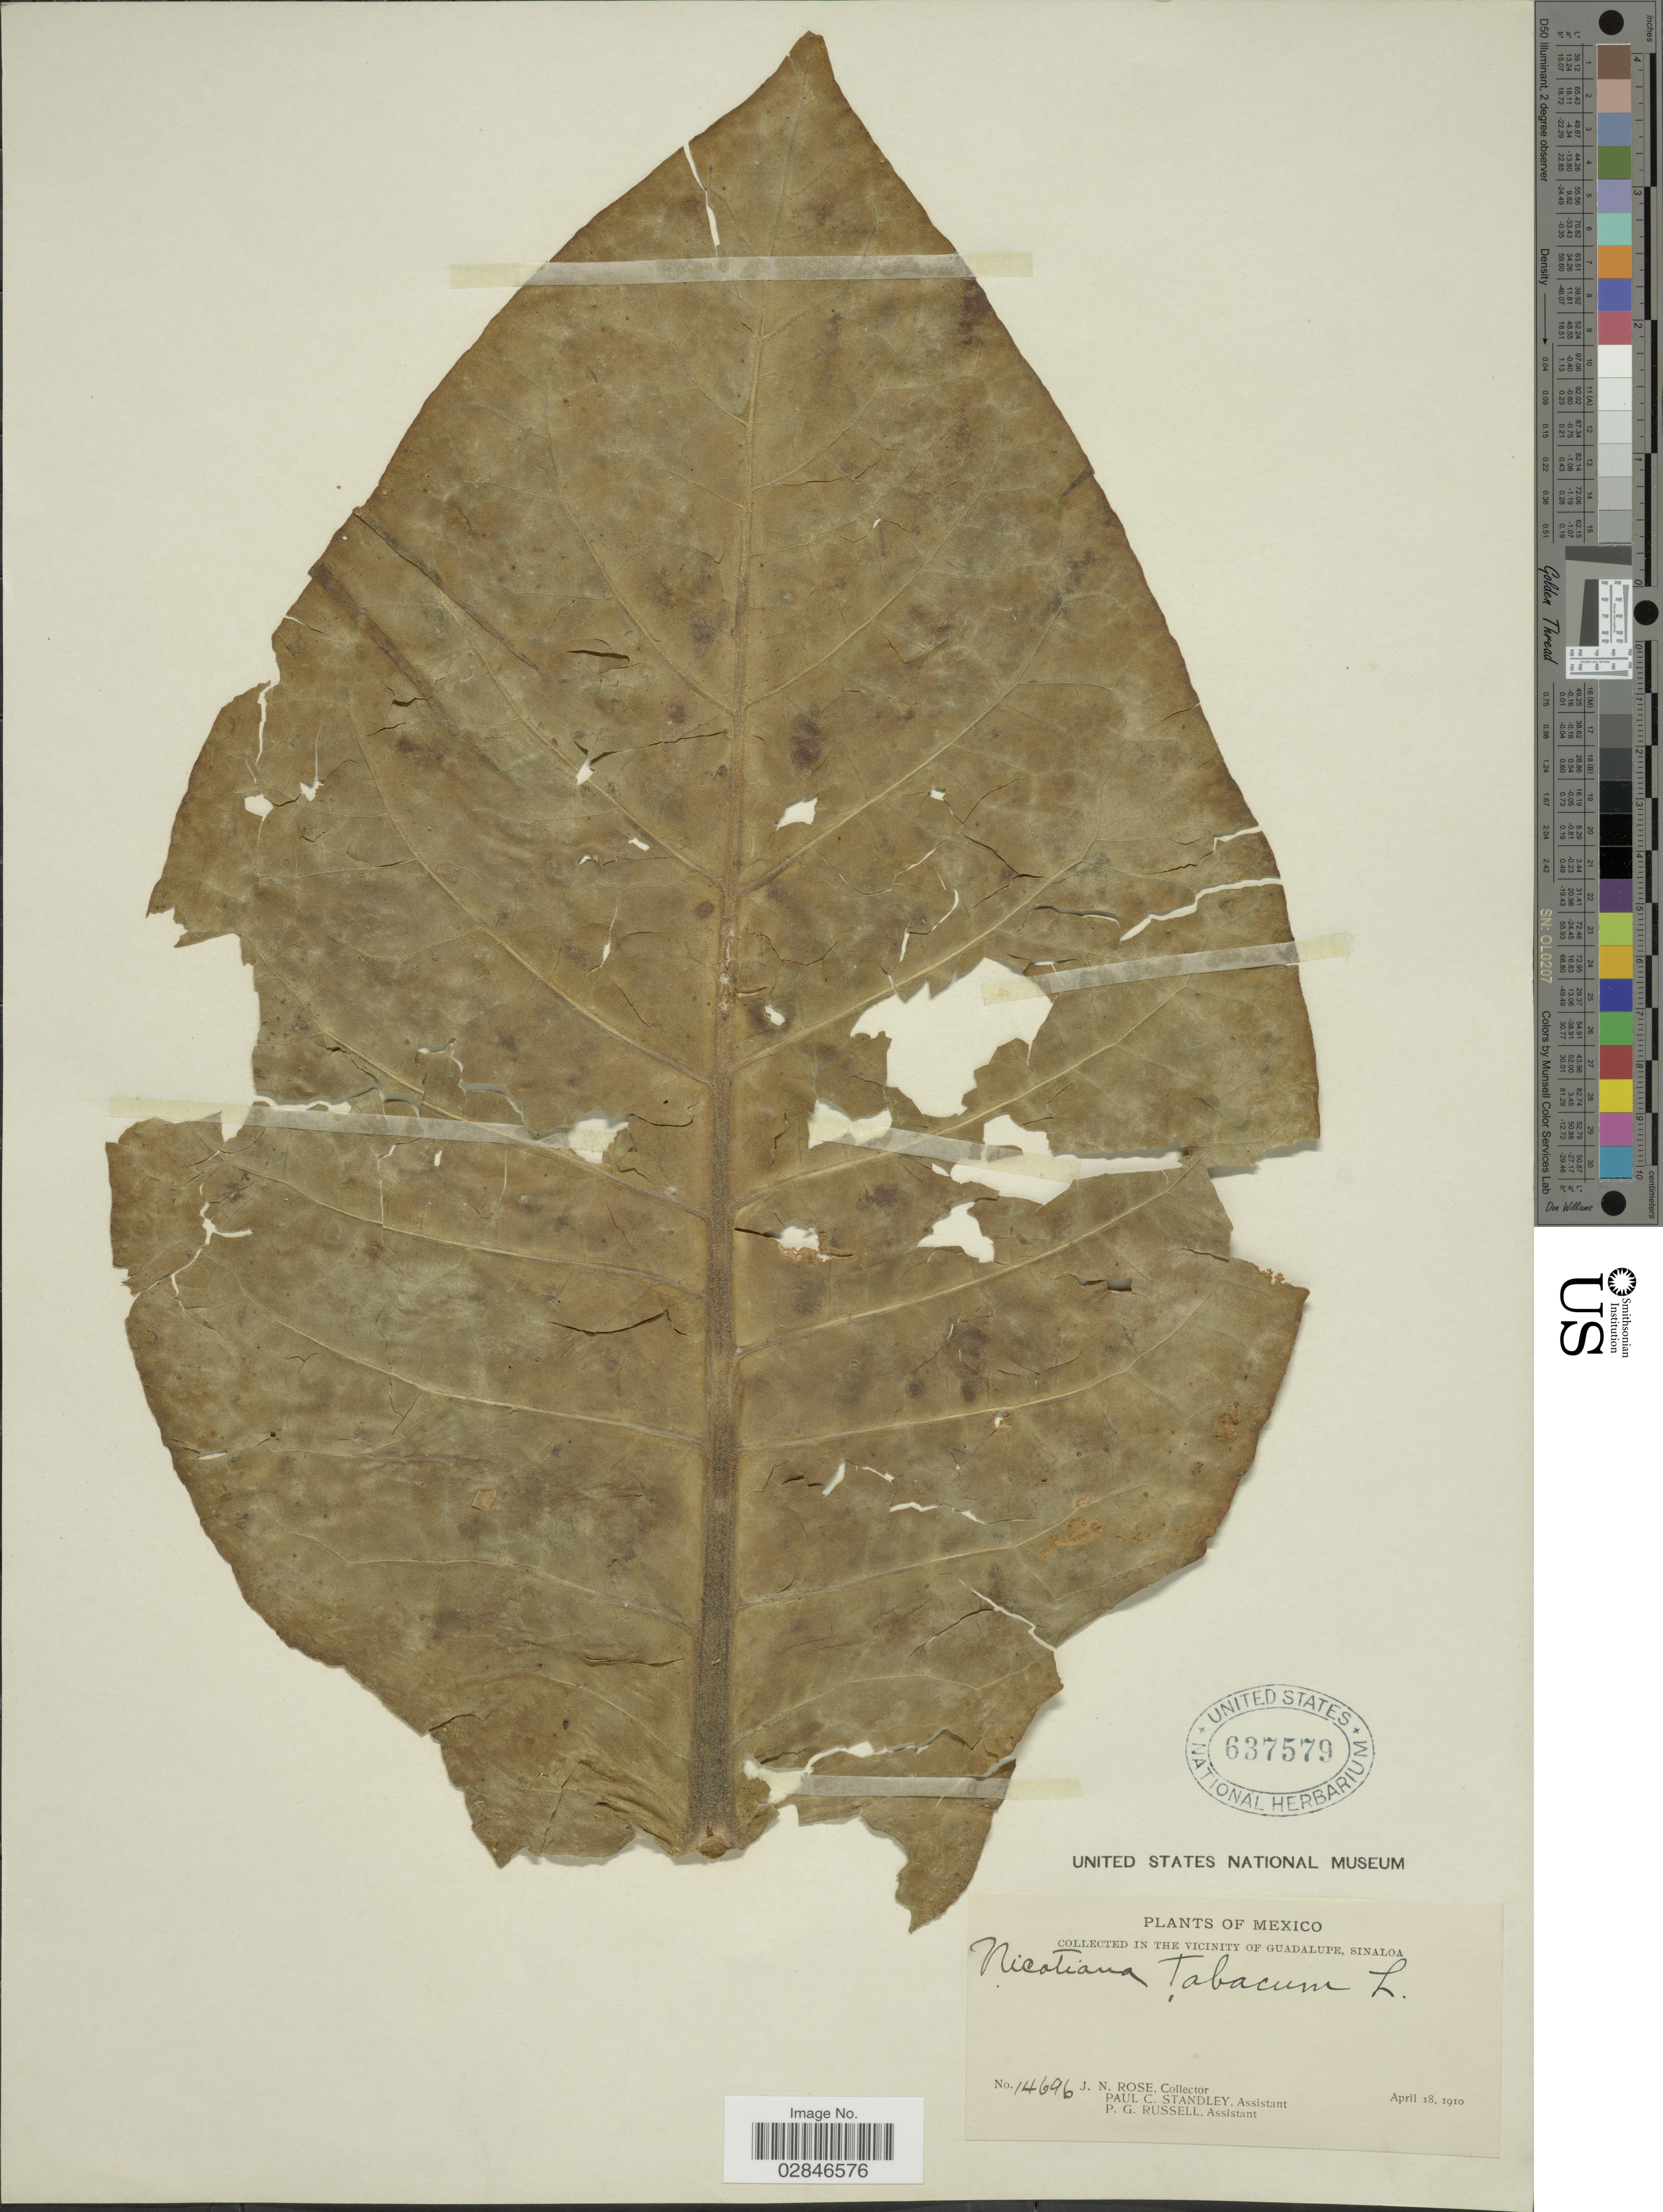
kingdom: Plantae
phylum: Tracheophyta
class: Magnoliopsida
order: Solanales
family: Solanaceae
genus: Nicotiana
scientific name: Nicotiana tabacum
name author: L.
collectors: J. N. Rose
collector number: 14696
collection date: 1910-04-18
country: Mexico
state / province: Sinaloa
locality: In the vicinity of Guadalupe.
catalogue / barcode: US 637579